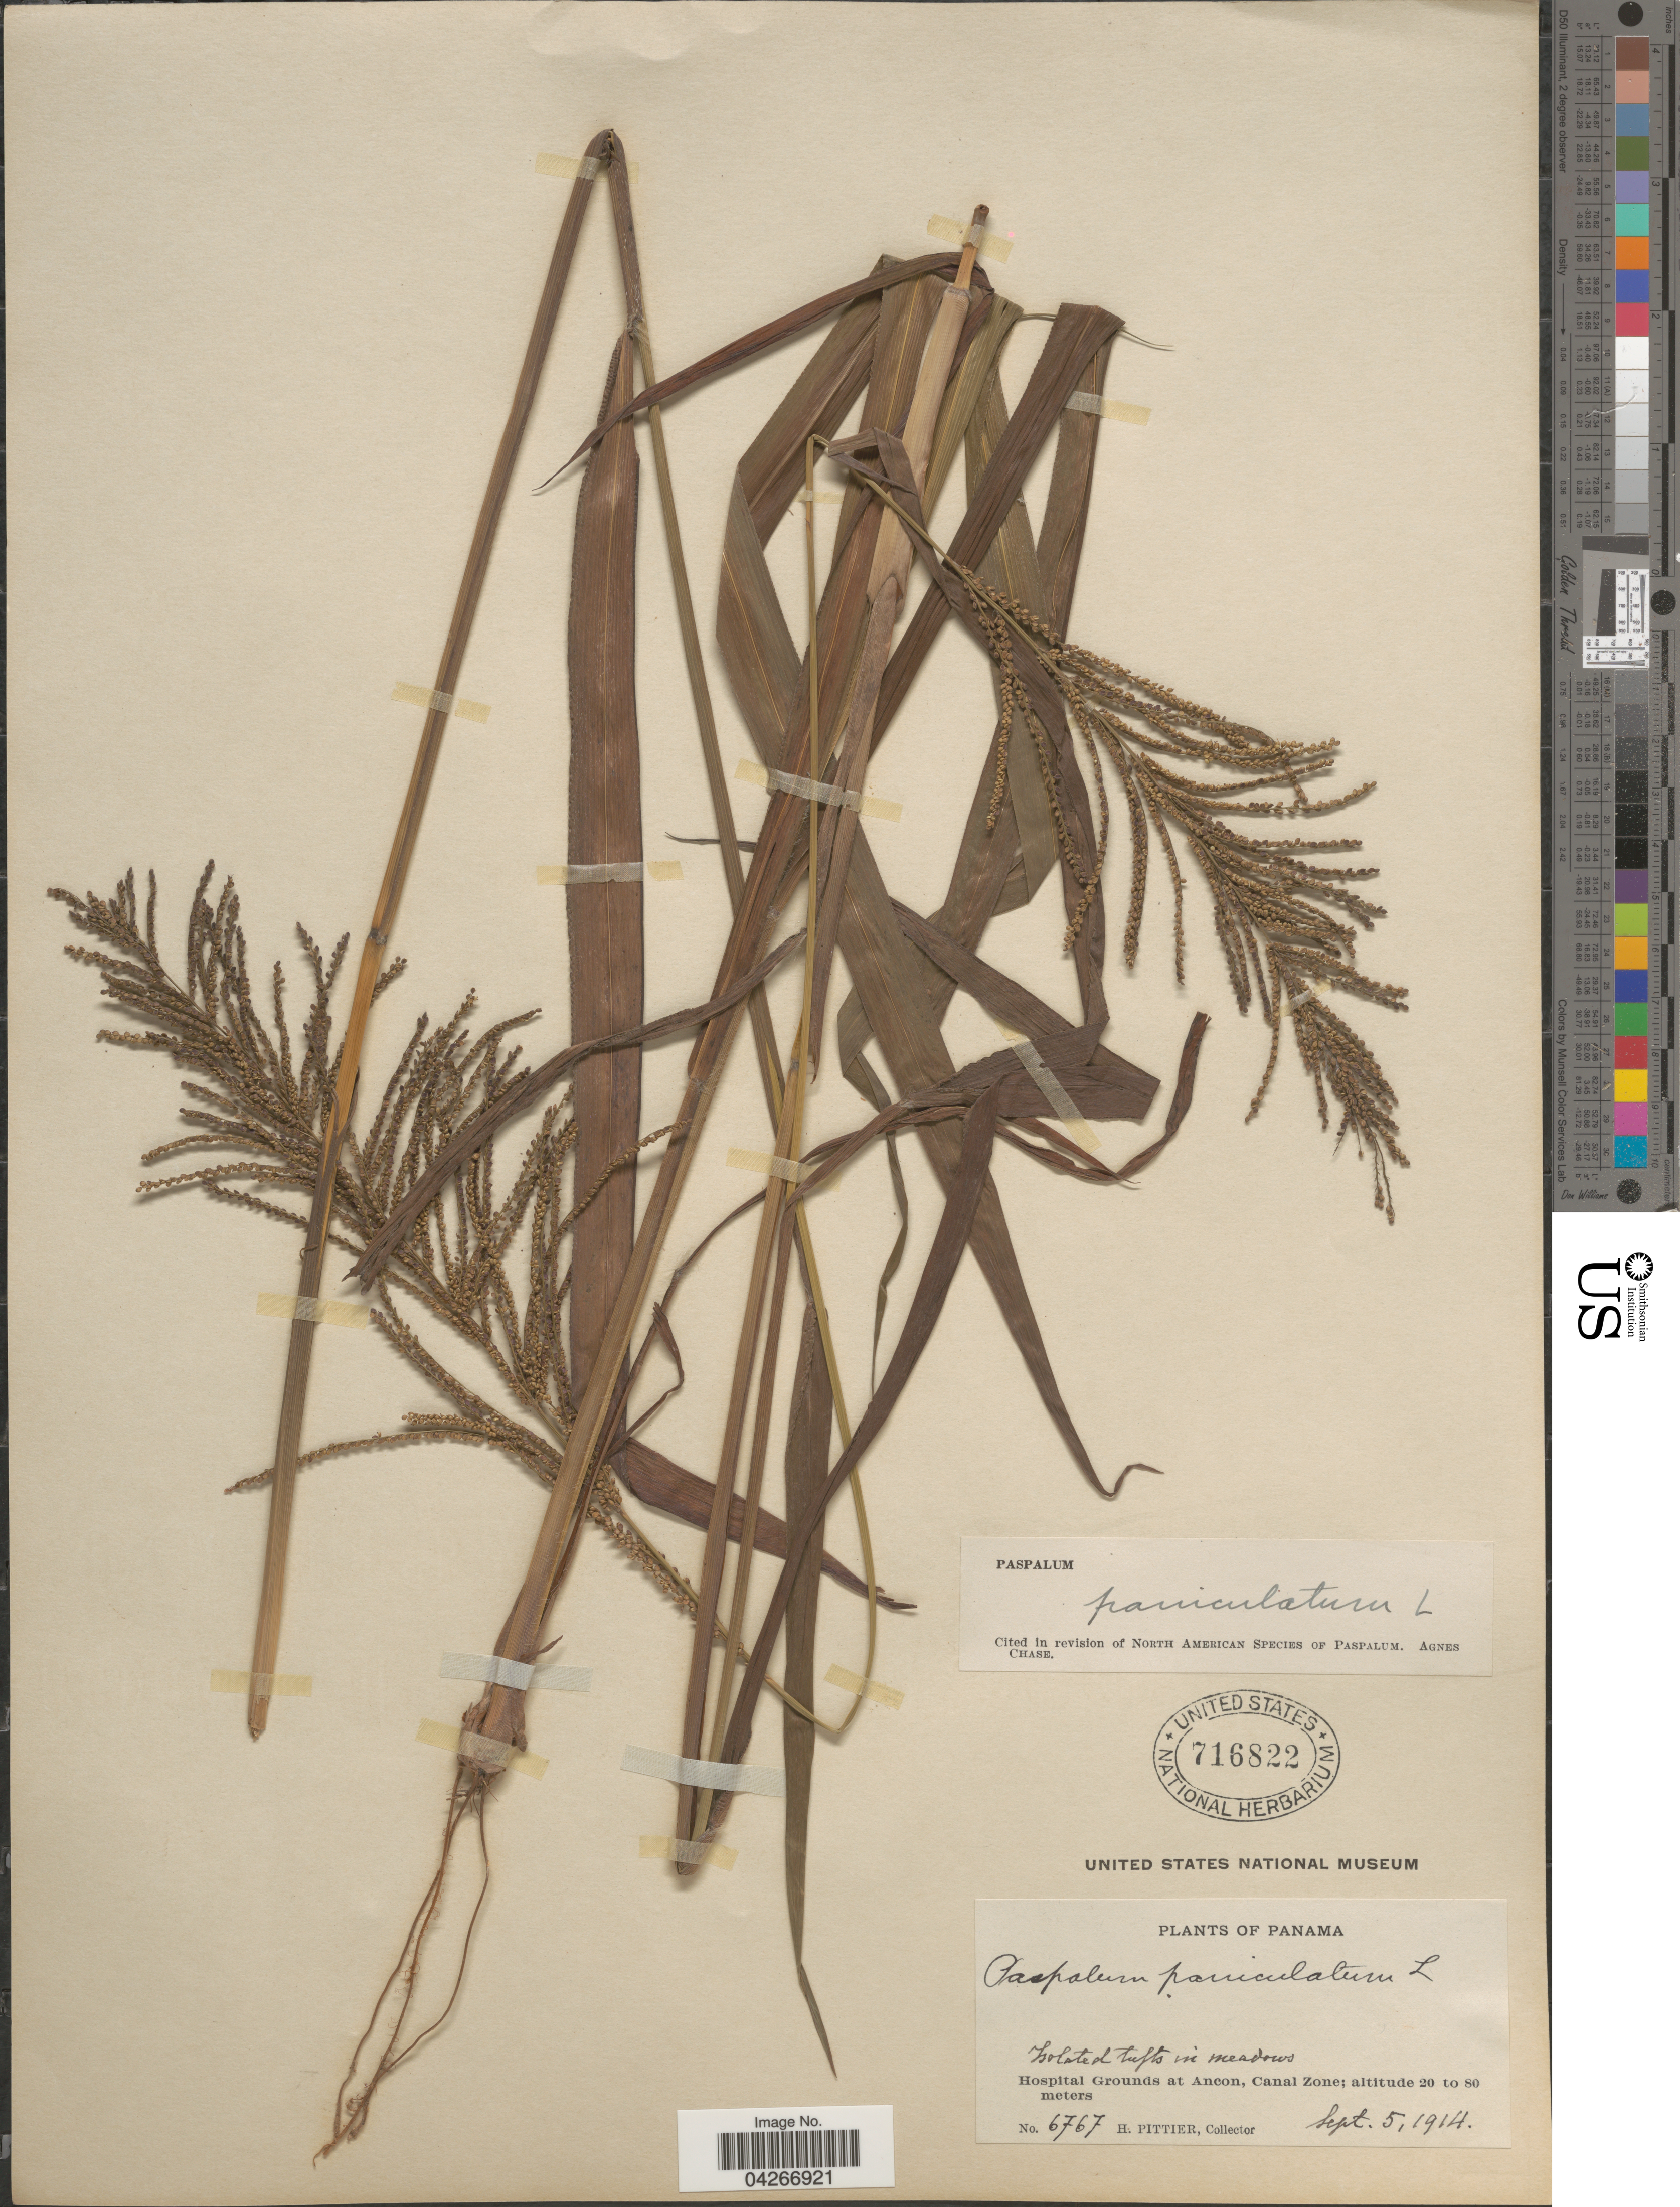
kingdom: Plantae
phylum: Tracheophyta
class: Liliopsida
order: Poales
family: Poaceae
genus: Paspalum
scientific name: Paspalum paniculatum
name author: L.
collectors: H. F. Pittier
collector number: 6767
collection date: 1914-09-05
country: Panama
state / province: Colón / Panamá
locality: In meadows. Hospital Grounds at Ancon, Canal Zone.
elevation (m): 20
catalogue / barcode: US 716822